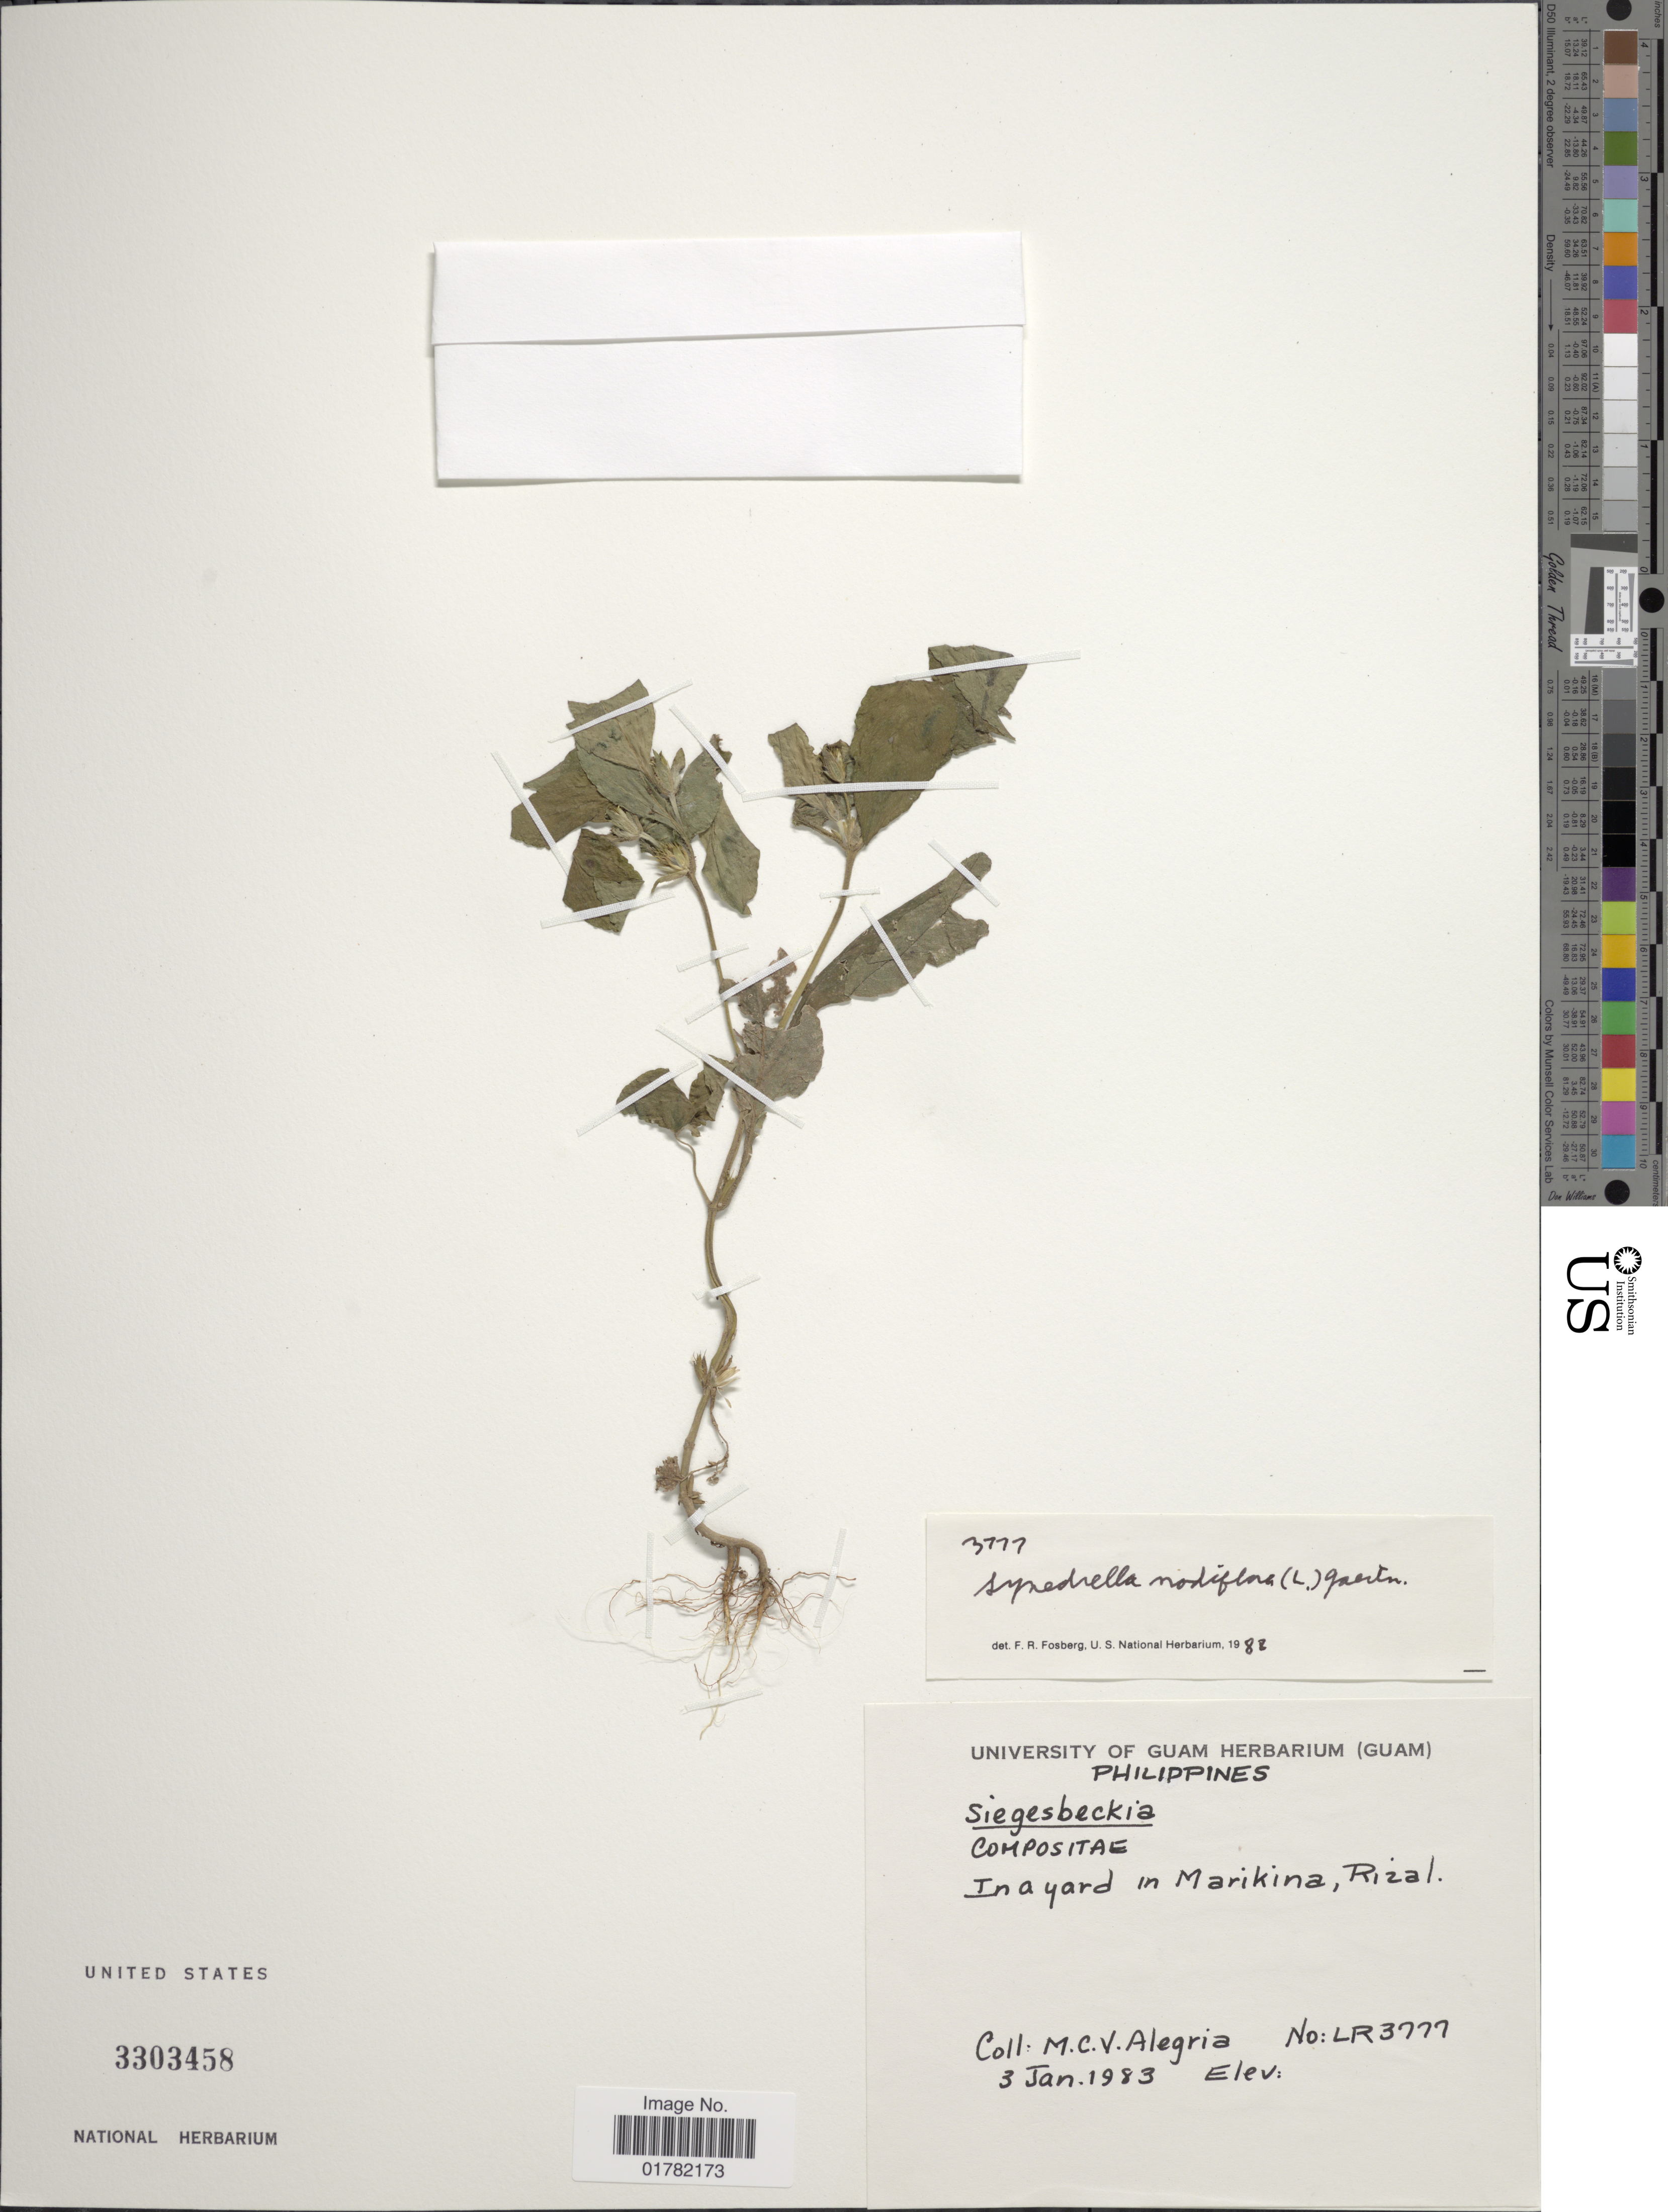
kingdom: Plantae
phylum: Tracheophyta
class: Magnoliopsida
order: Asterales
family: Asteraceae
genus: Synedrella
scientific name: Synedrella nodiflora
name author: (L.) Gaertn.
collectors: M. Alegria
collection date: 1983-01-03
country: Philippines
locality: In a yard in Marikina, Rizal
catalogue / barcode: US 3303458